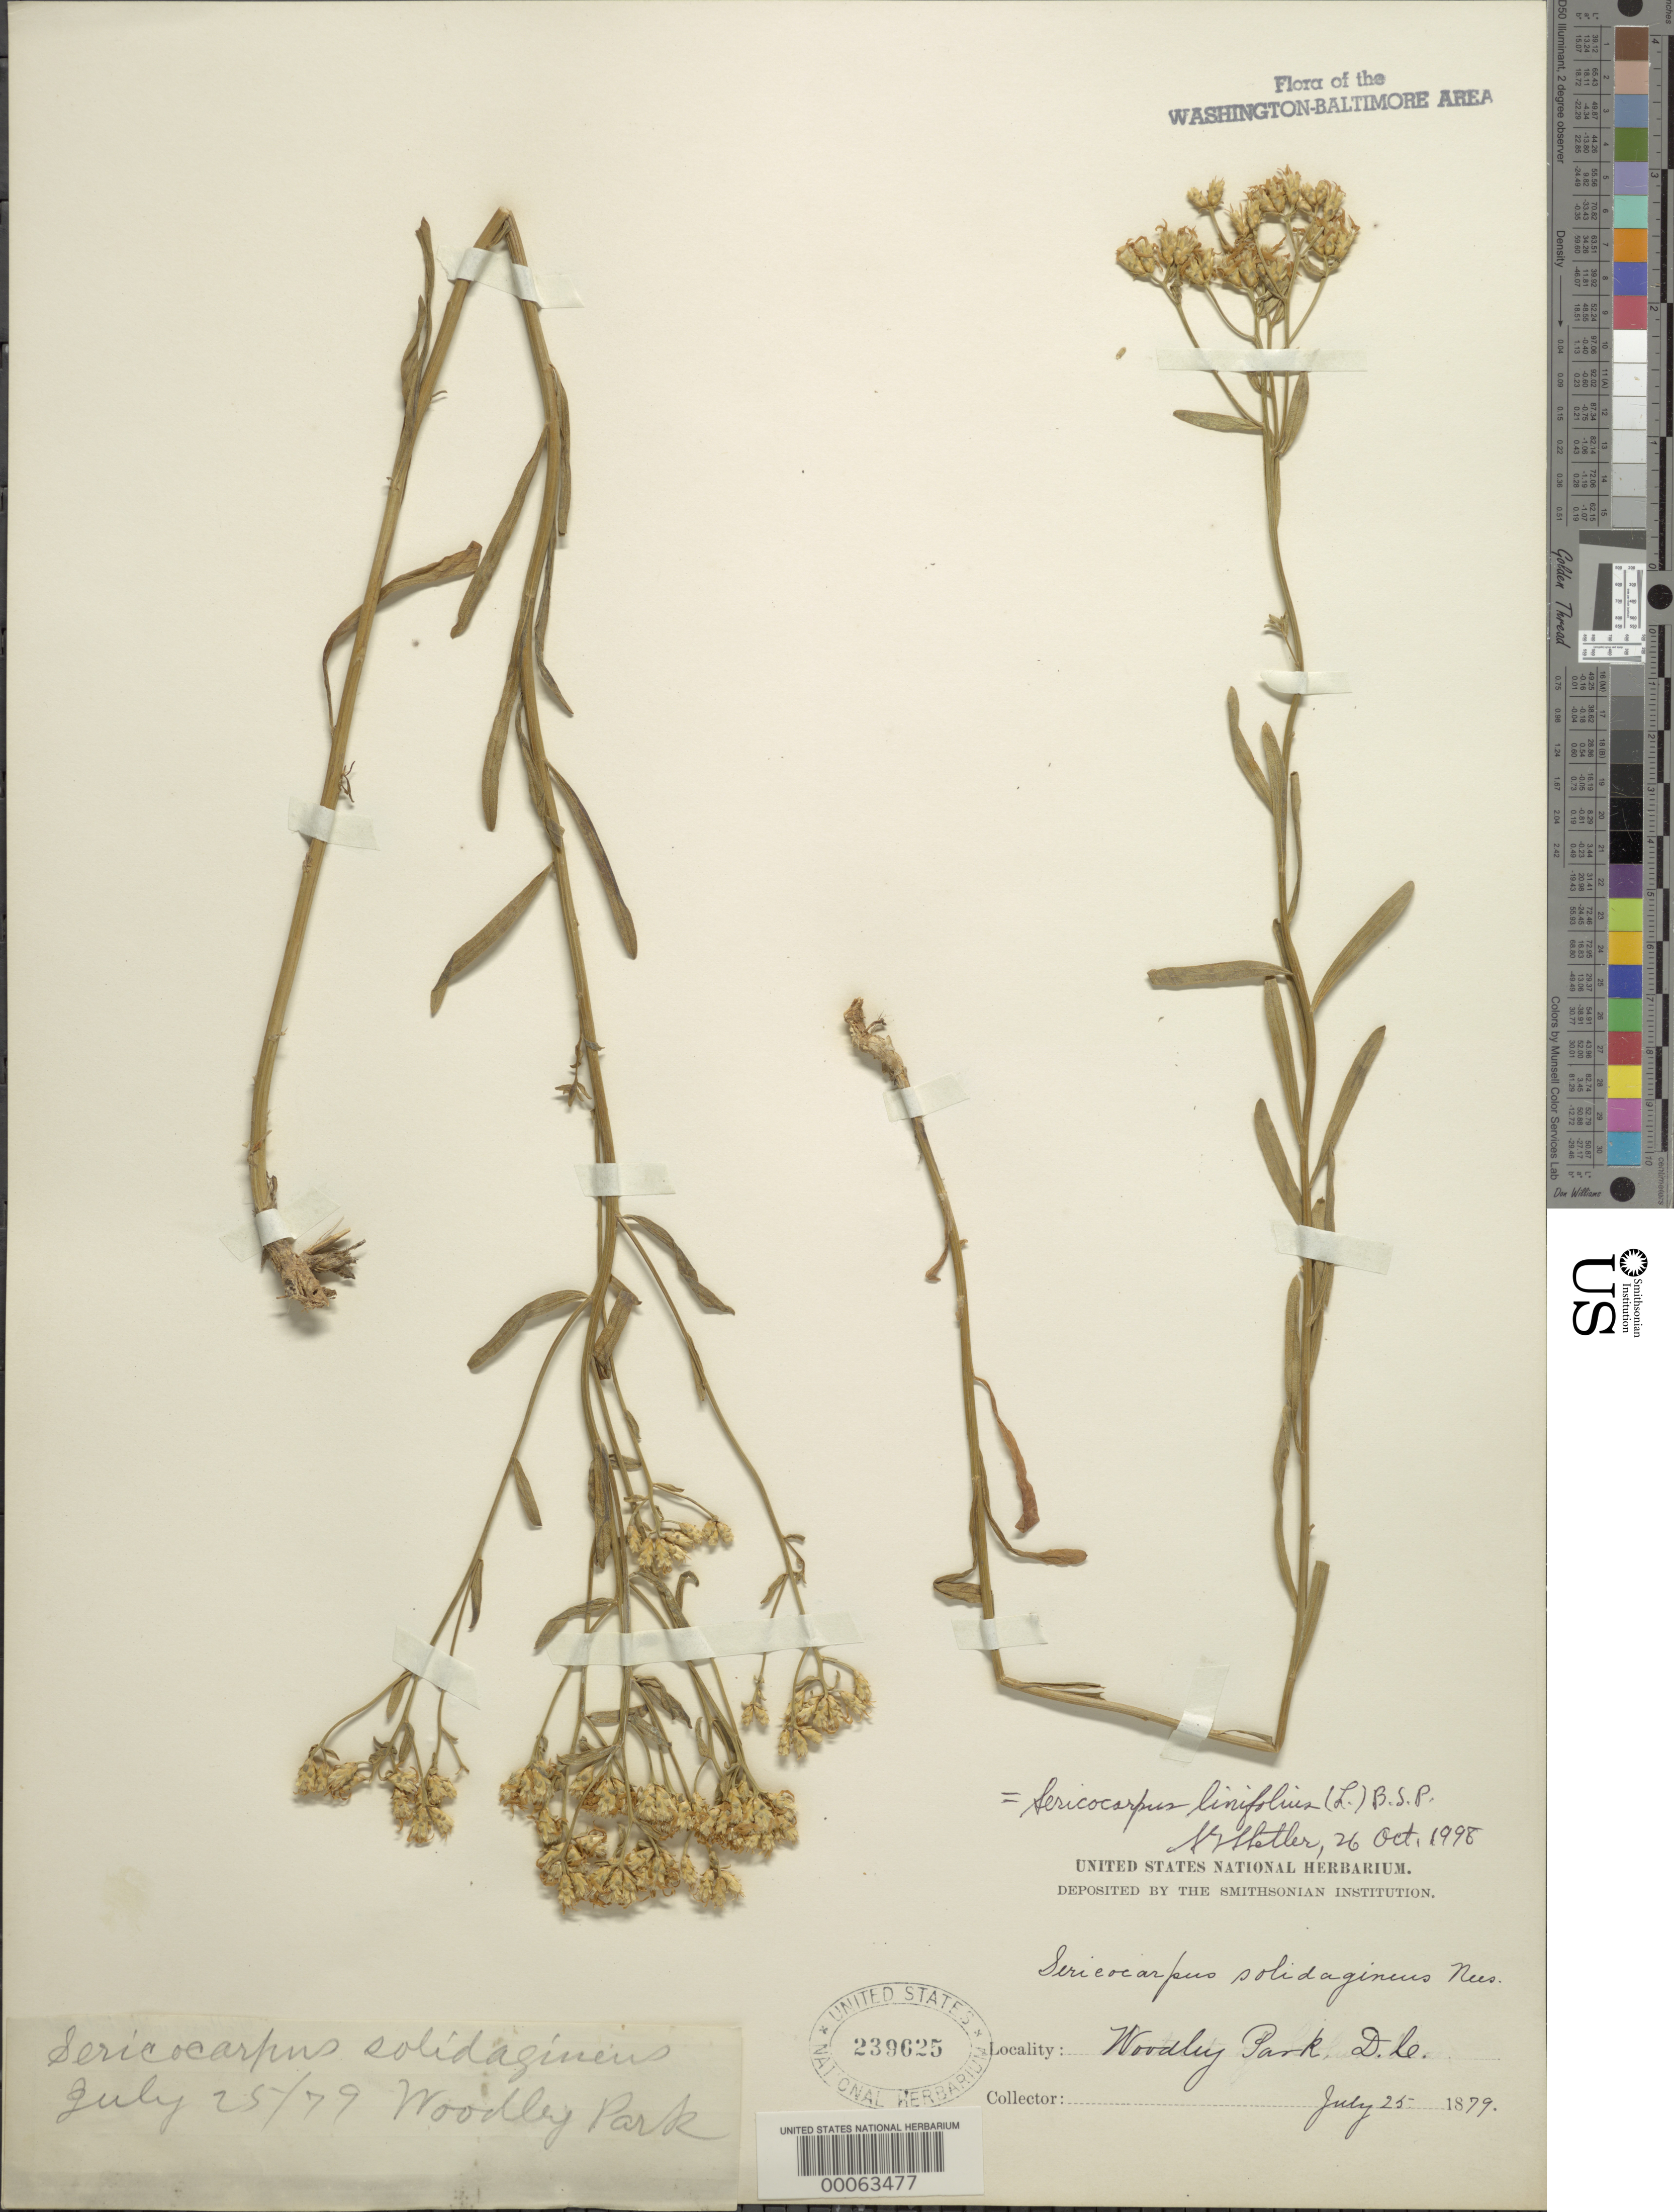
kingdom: Plantae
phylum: Tracheophyta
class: Magnoliopsida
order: Asterales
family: Asteraceae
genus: Sericocarpus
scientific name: Sericocarpus linifolius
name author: (L.) Britton, Stearns & Poggenb.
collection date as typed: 25 Jul 1879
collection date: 1879-07-25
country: United States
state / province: District of Columbia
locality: Woodley Park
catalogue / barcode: US 239625